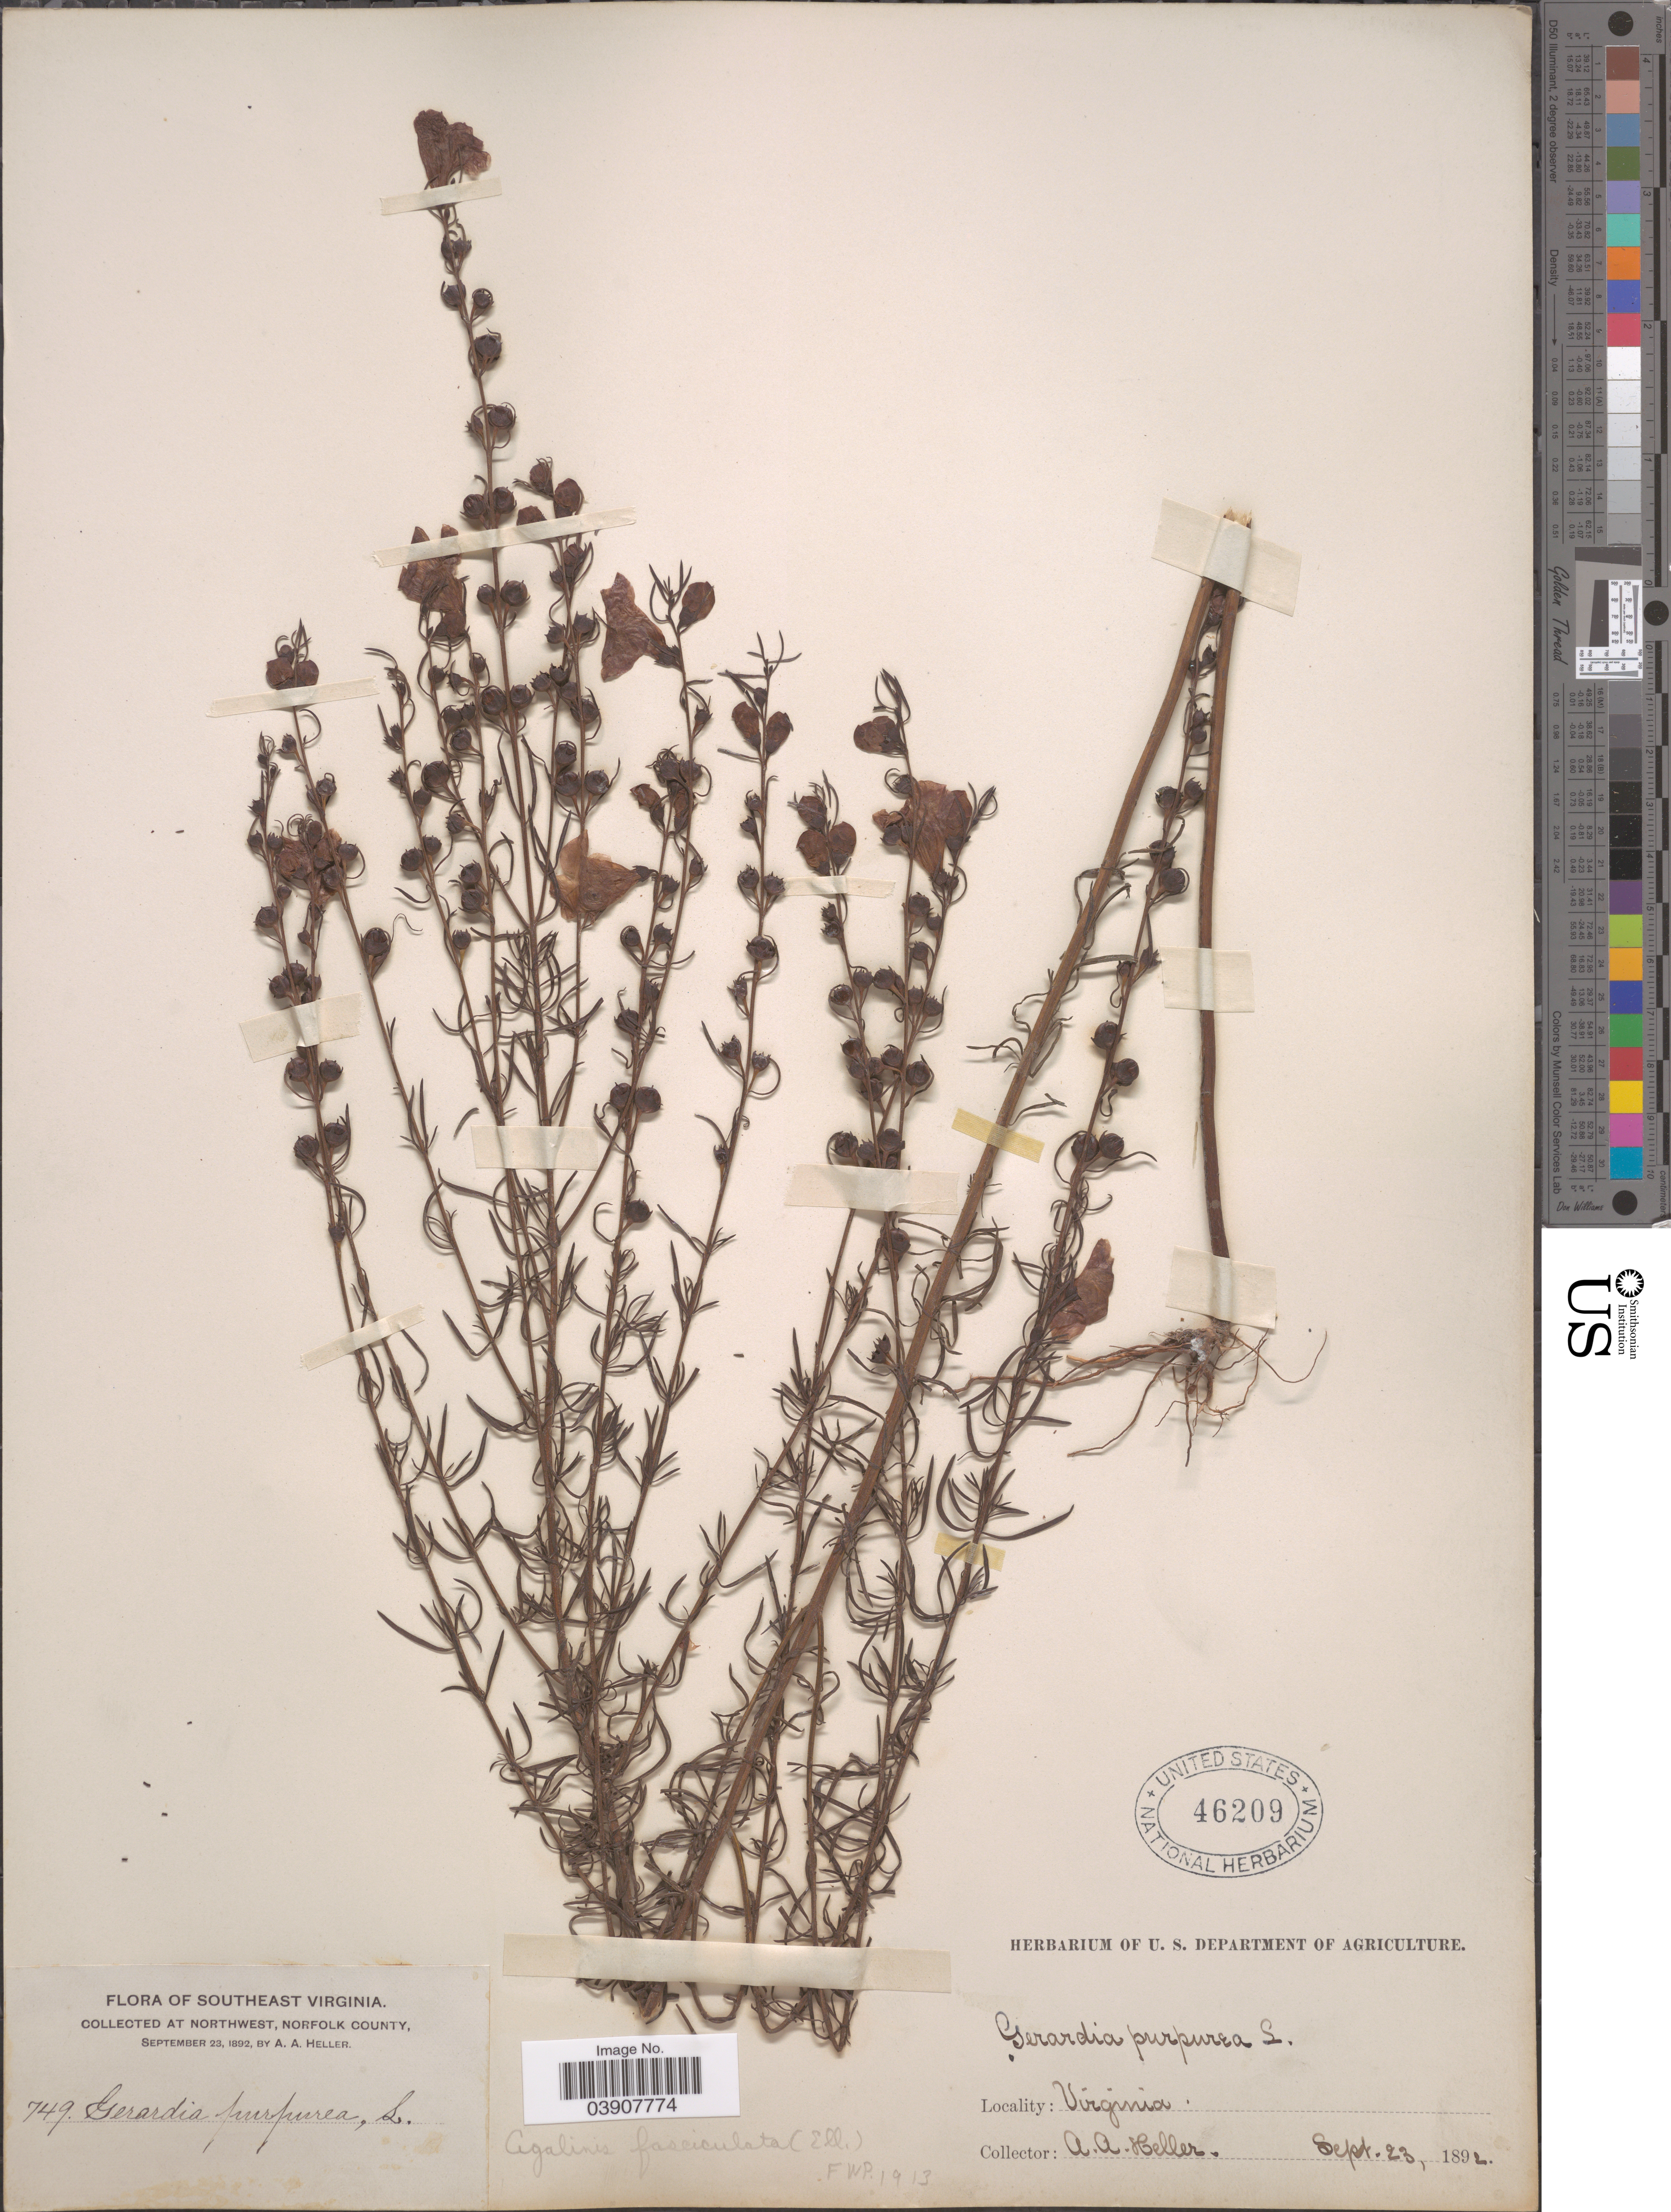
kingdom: Plantae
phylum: Tracheophyta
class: Magnoliopsida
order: Lamiales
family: Orobanchaceae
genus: Agalinis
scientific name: Agalinis fasciculata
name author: (Elliott) Raf.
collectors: A. A. Heller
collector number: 749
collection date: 1892-09-23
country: United States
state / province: Virginia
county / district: City of Norfolk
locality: Southeast Virginia. At Northwest, Norfolk County.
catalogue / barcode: US 46209